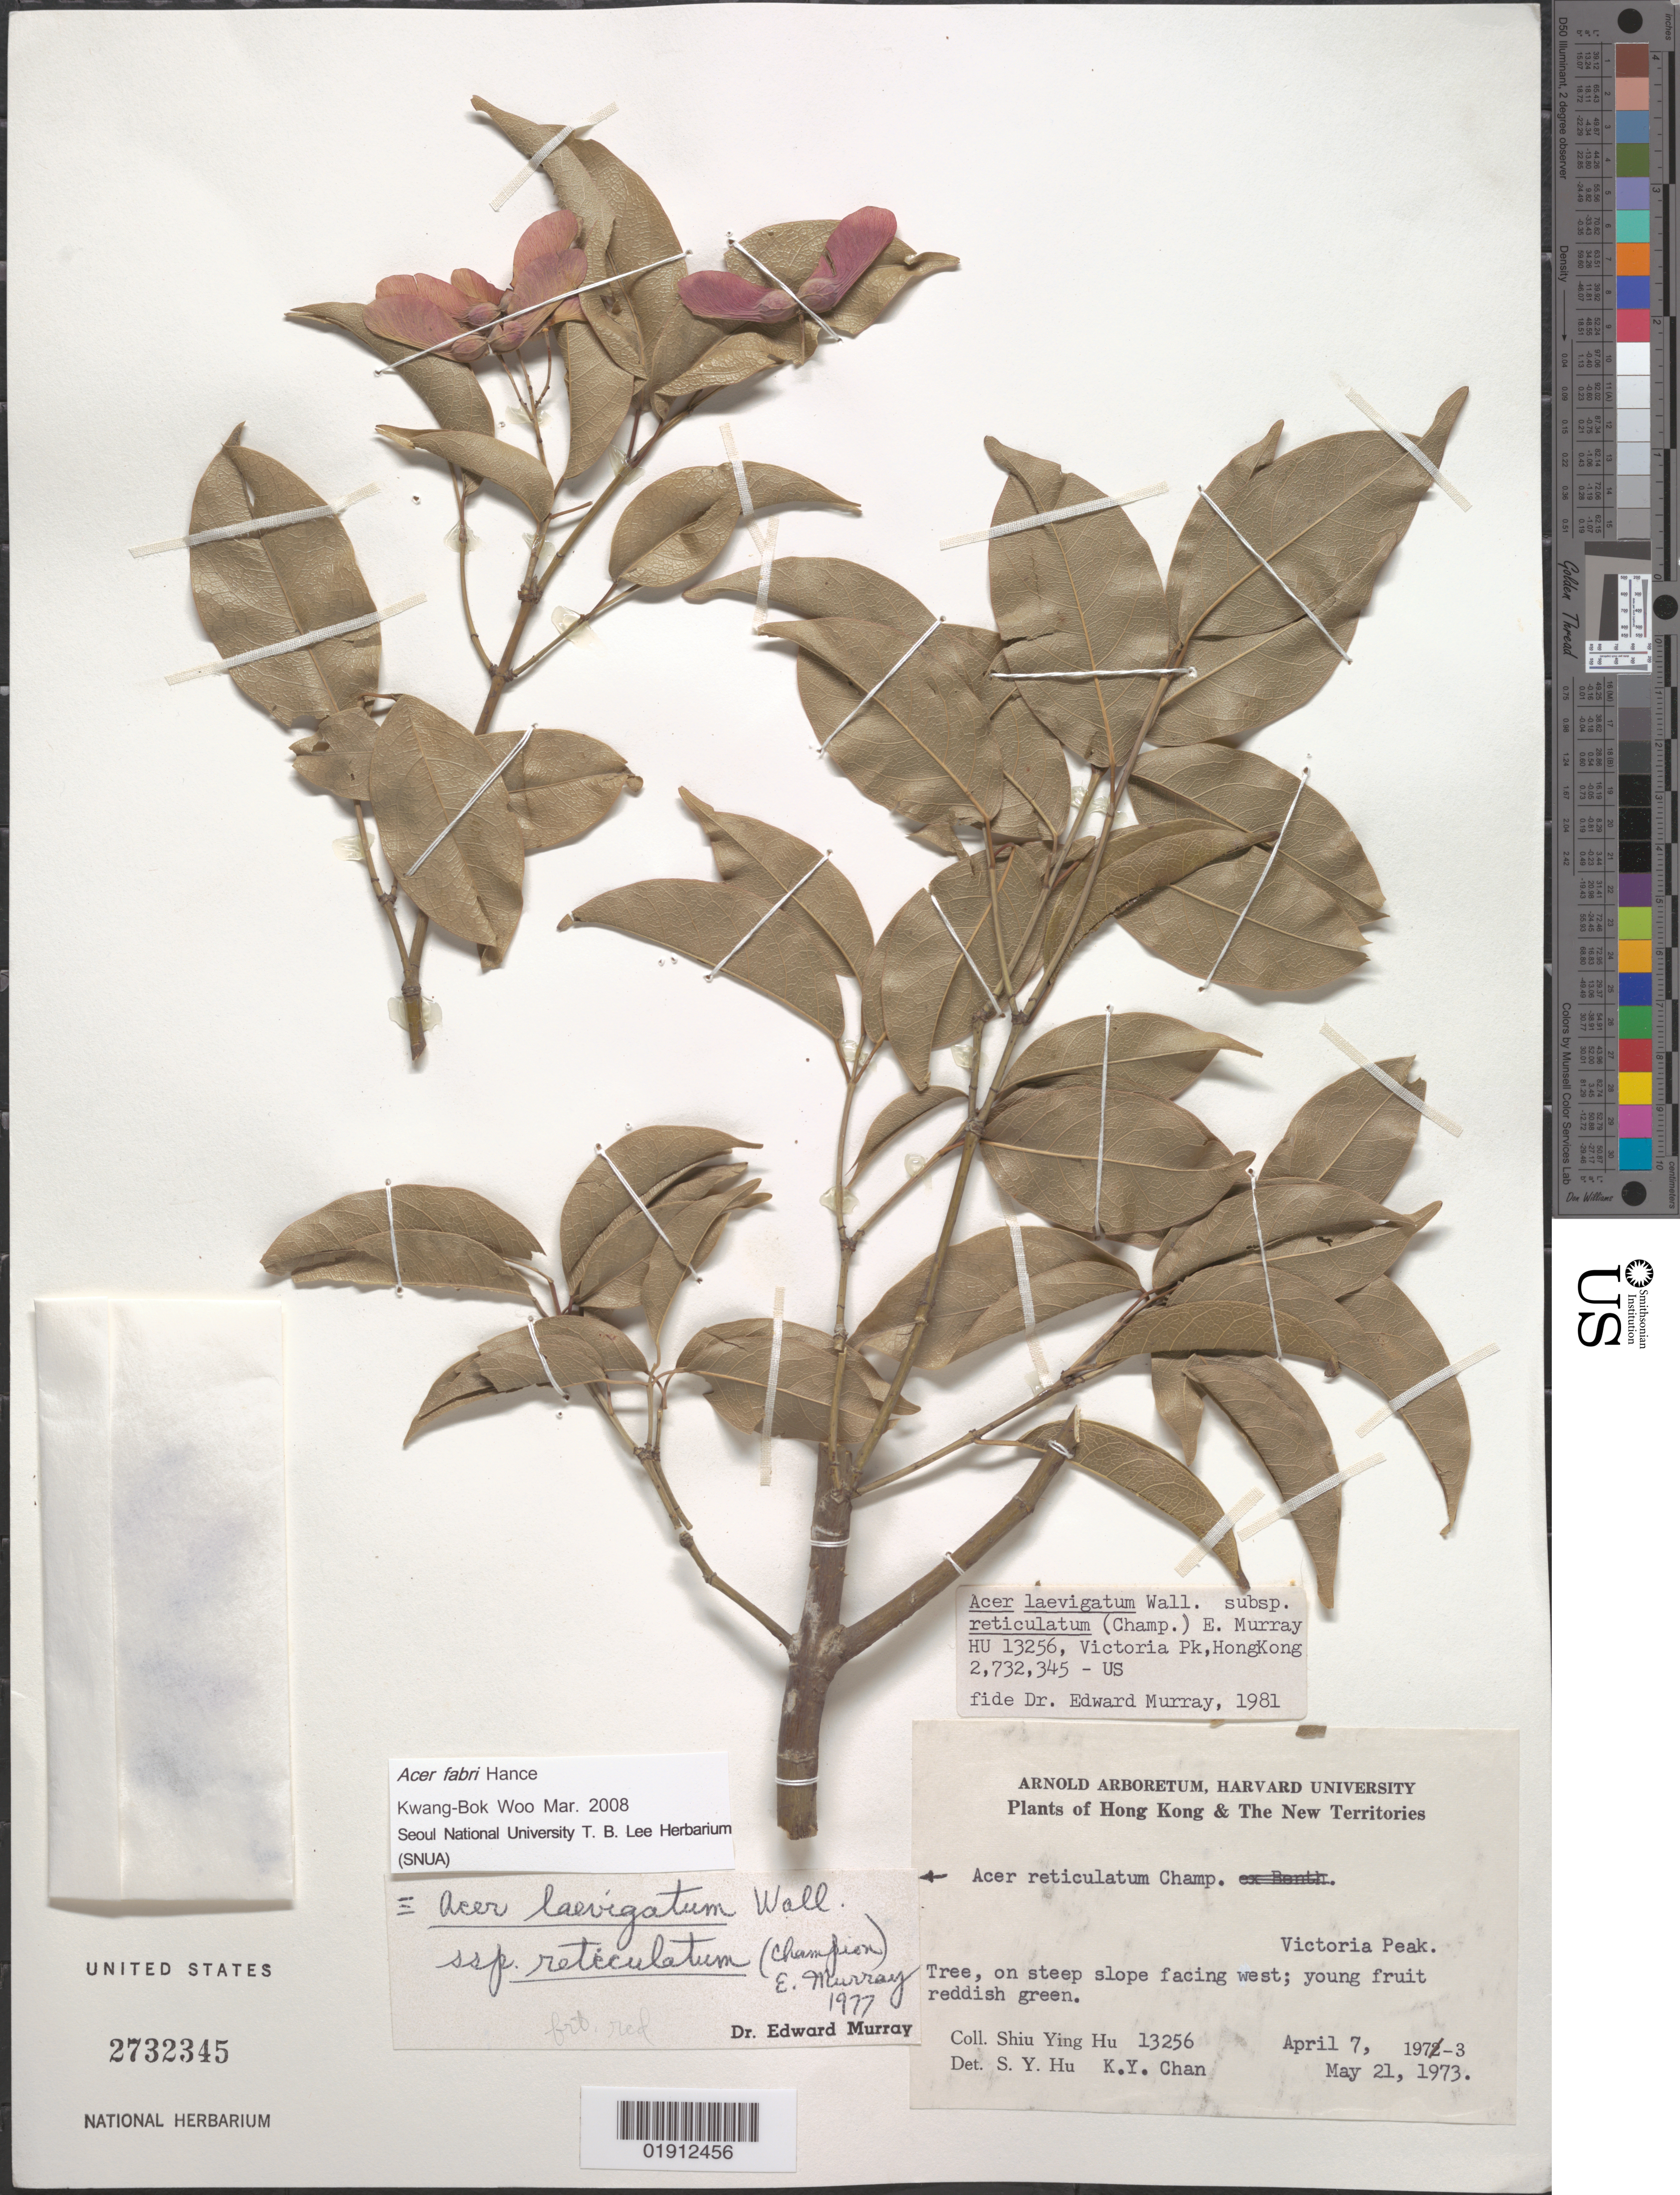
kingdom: Plantae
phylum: Tracheophyta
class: Magnoliopsida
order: Sapindales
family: Sapindaceae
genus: Acer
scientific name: Acer fabri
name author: Hance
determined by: Woo, K. B.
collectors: S. Y. Hu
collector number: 13256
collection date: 1973-04-07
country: China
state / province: Hong Kong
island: Hong Kong I.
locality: Victoria Peak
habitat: On steep slope facing west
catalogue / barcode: US 2732345